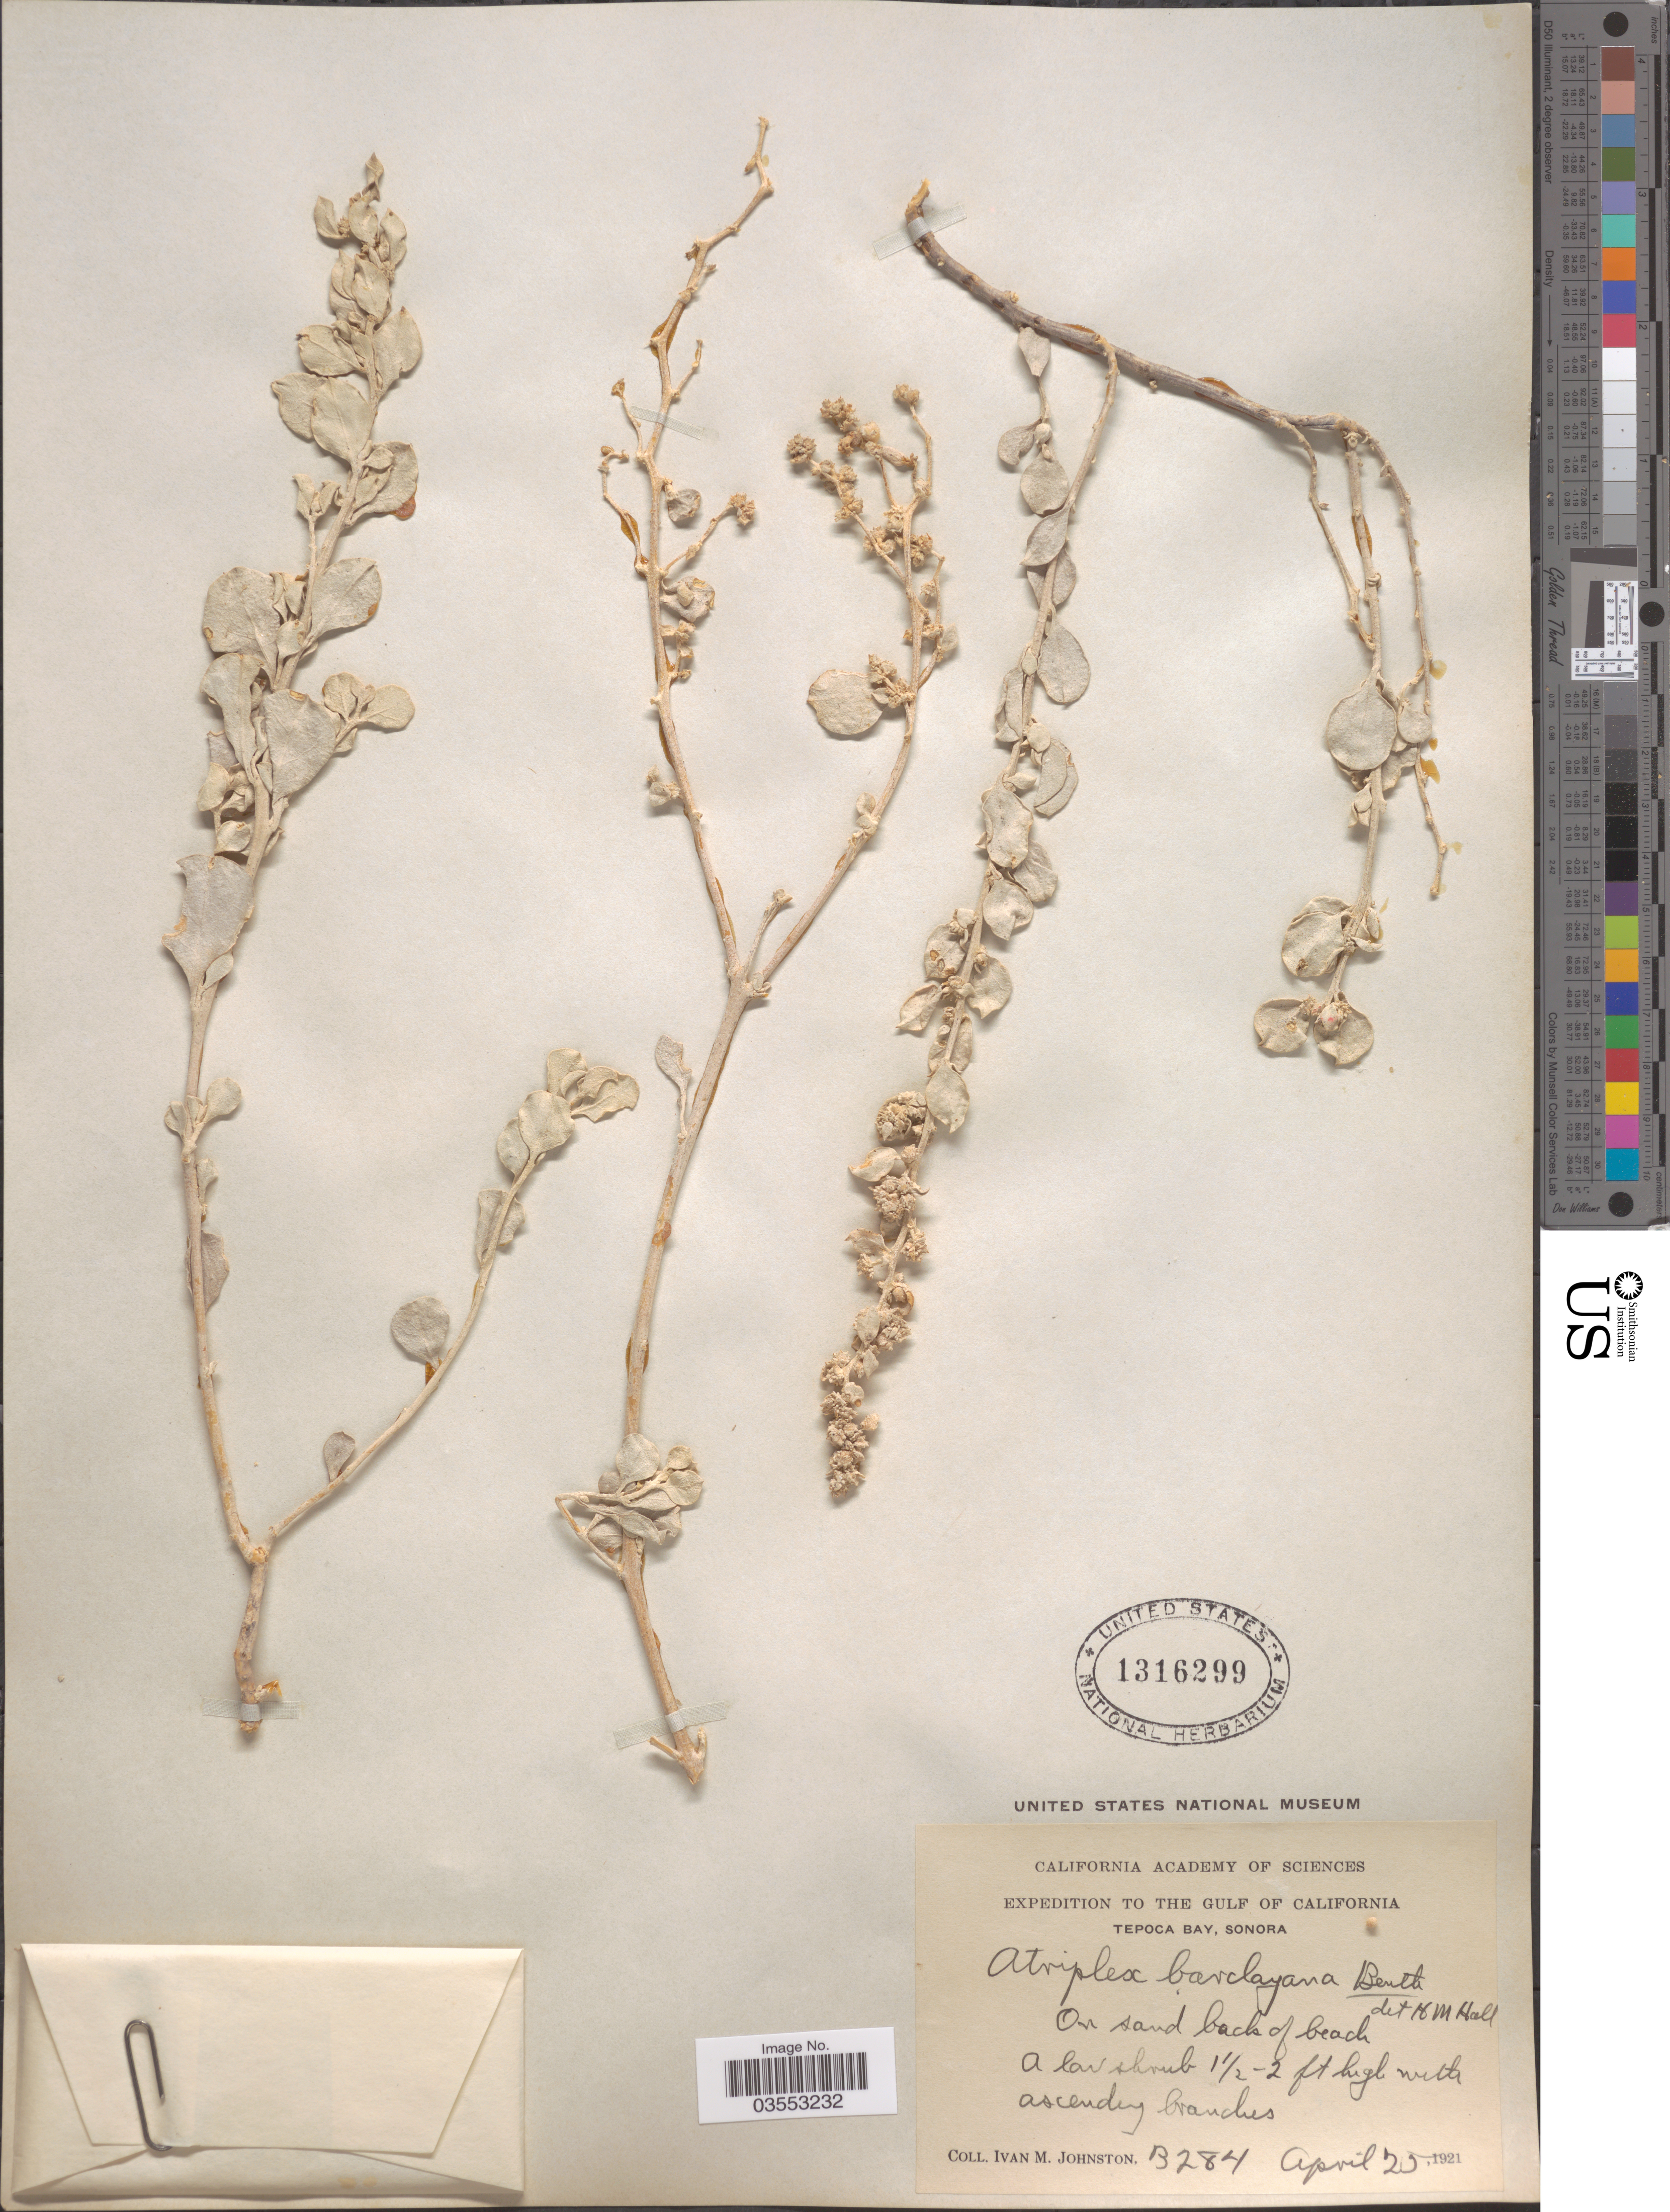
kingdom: Plantae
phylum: Tracheophyta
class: Magnoliopsida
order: Caryophyllales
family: Amaranthaceae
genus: Atriplex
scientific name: Atriplex barclayana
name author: (Benth.) D. Dietr.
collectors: I.M. Johnston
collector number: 3284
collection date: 1921-04-25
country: Mexico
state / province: Sonora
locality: The Gulf of California. Tepoca Bay.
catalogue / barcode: US 1316299